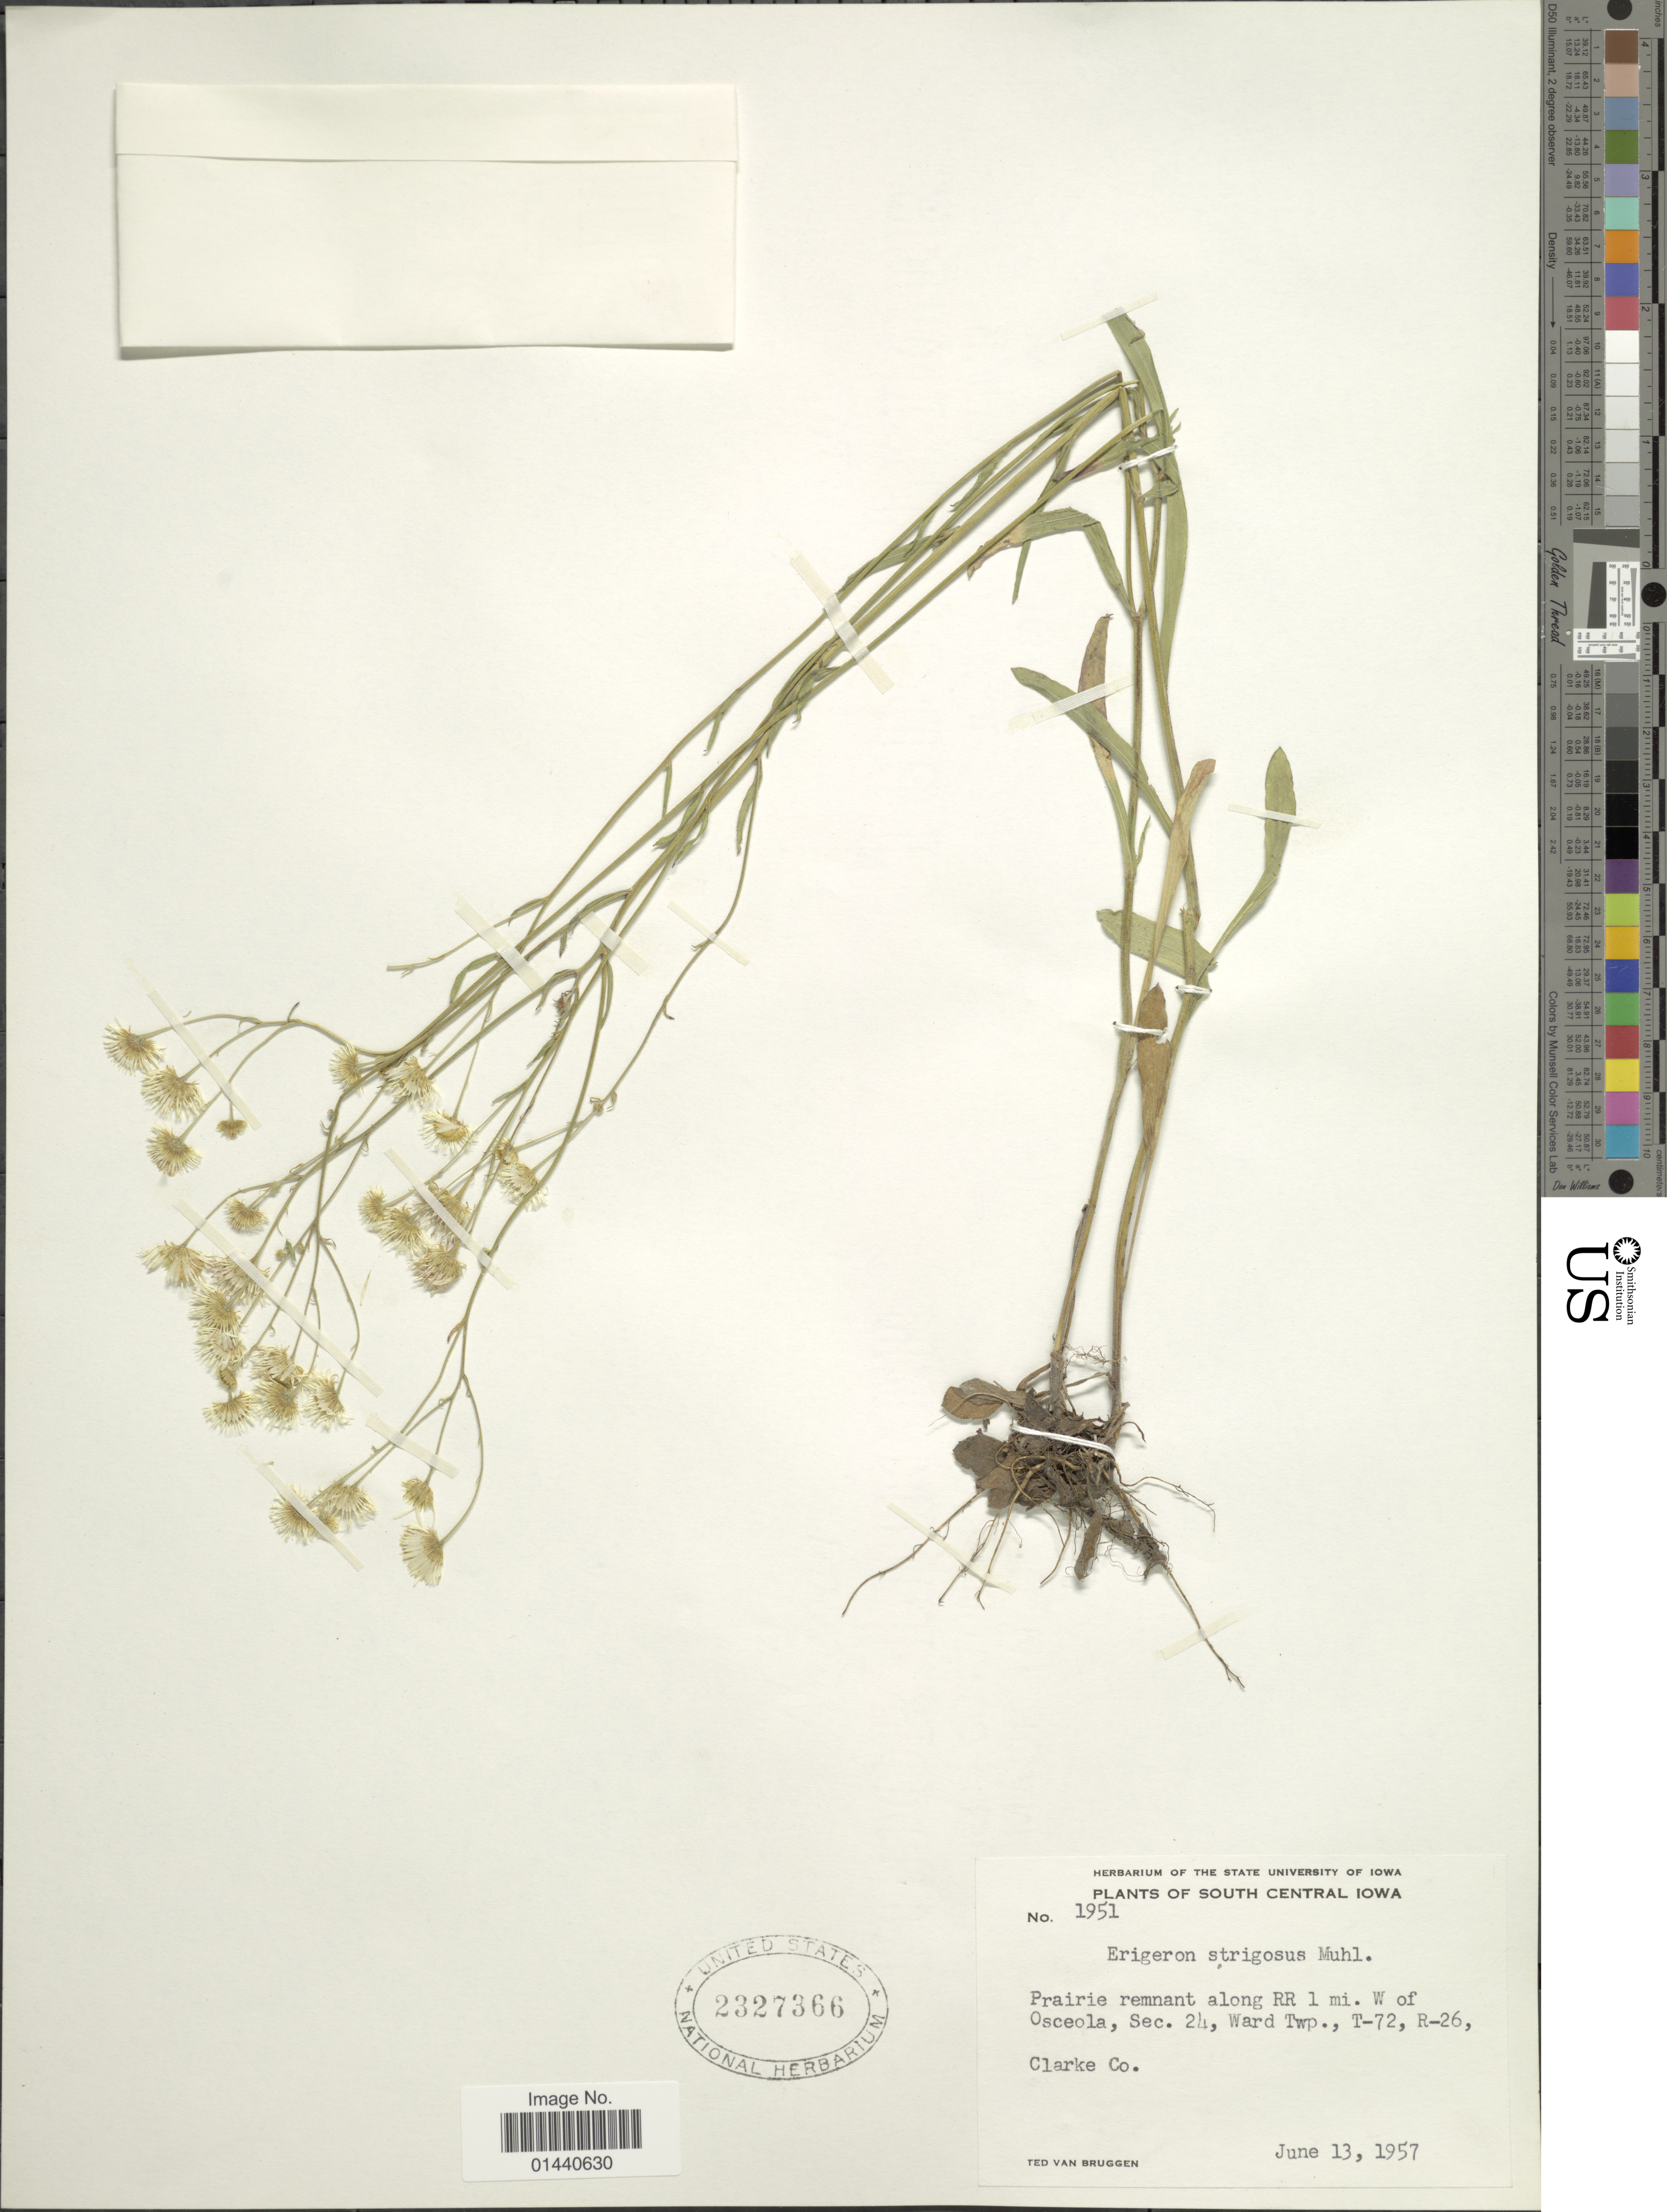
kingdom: Plantae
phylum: Tracheophyta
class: Magnoliopsida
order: Asterales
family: Asteraceae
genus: Erigeron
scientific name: Erigeron strigosus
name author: Muhl. ex Willd.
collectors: T. van Bruggen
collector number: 1951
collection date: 1957-06-13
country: United States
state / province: Iowa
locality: South Central. Along RR 1 mi. W. of Osceola,Sec. 24, Ward Twp/. T-72, R-26. Clarke Co.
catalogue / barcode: US 2327366